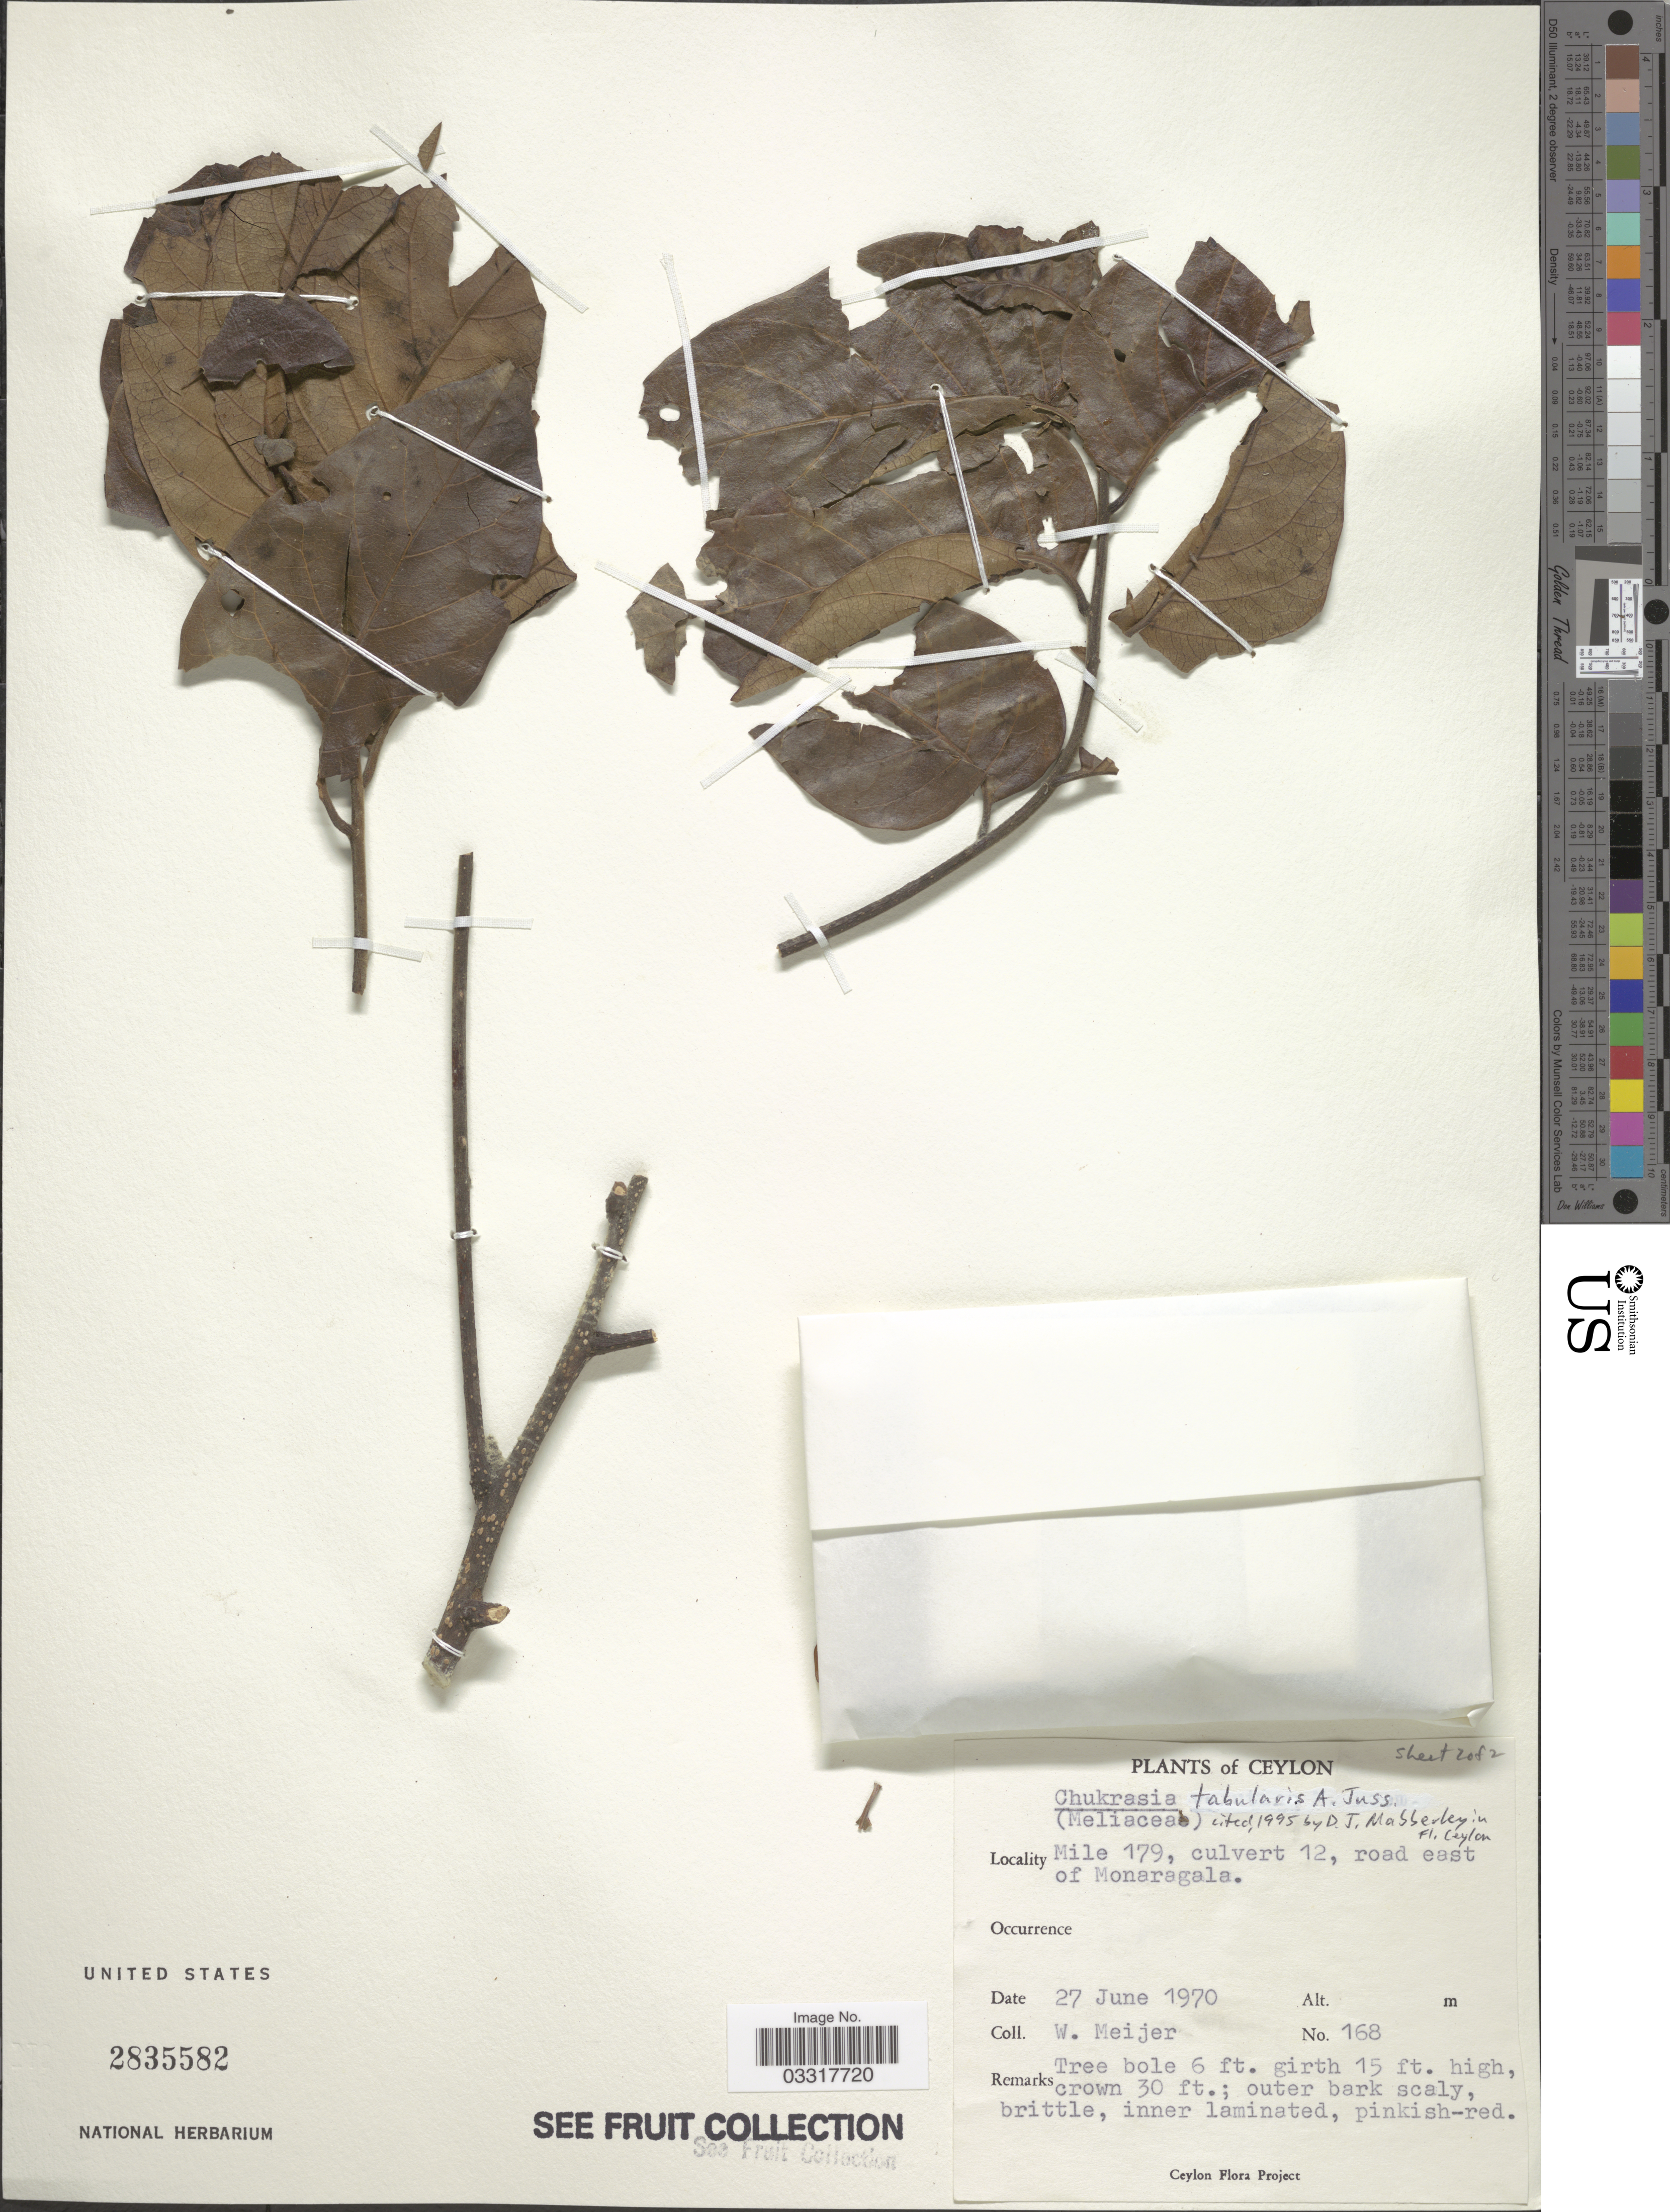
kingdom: Plantae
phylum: Tracheophyta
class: Magnoliopsida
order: Sapindales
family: Meliaceae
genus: Chukrasia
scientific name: Chukrasia tabularis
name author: A. Juss.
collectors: W. Meijer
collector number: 168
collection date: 1970-06-27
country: Sri Lanka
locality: Ceylon, Mile 179, culvert 12, road east of Monaragala.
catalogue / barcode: US 2835582